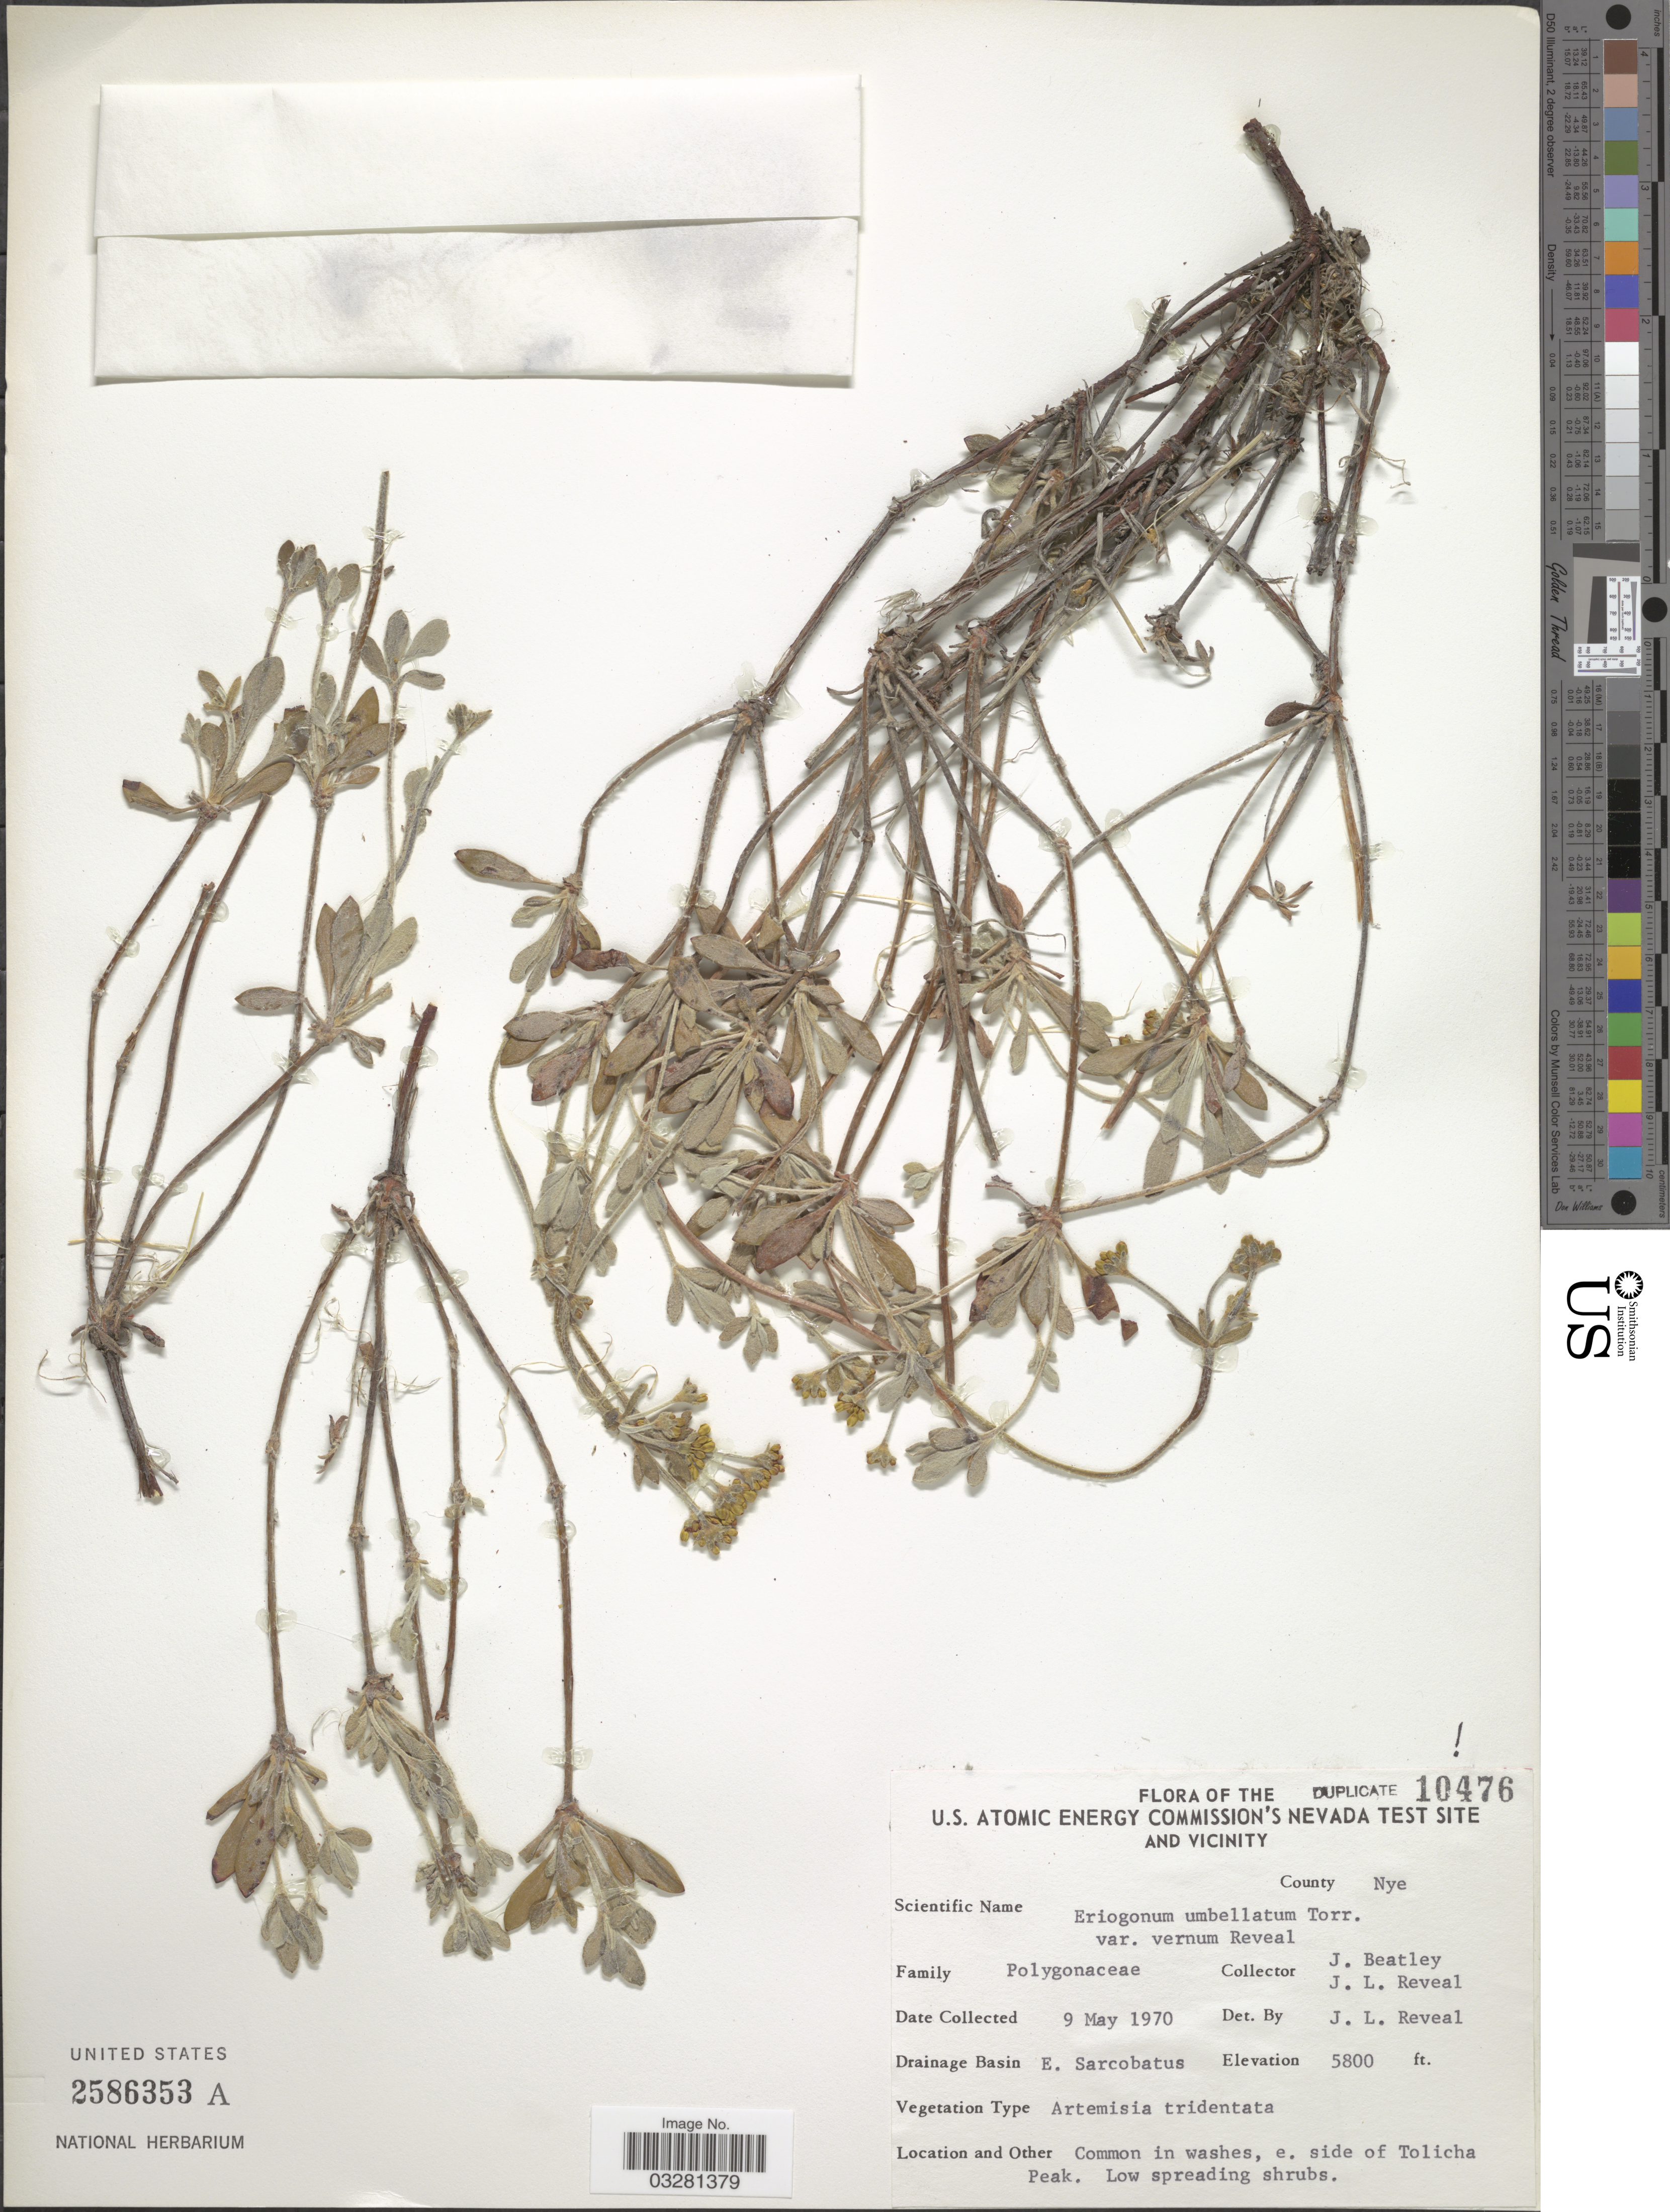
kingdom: Plantae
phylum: Tracheophyta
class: Magnoliopsida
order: Caryophyllales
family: Polygonaceae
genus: Eriogonum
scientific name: Eriogonum umbellatum var. umbellatum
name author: Torr.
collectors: J. C. Beatley & J. L. Reveal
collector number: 10476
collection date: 1970-05-09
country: United States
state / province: Nevada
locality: U. S. Atomic Energy Commission's Nevada Test Site and Vicinity. County Nye. Drainage Basin E. Sarcobatus. E. side of Tolicha Peak.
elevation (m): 1768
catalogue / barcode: US 2586353A